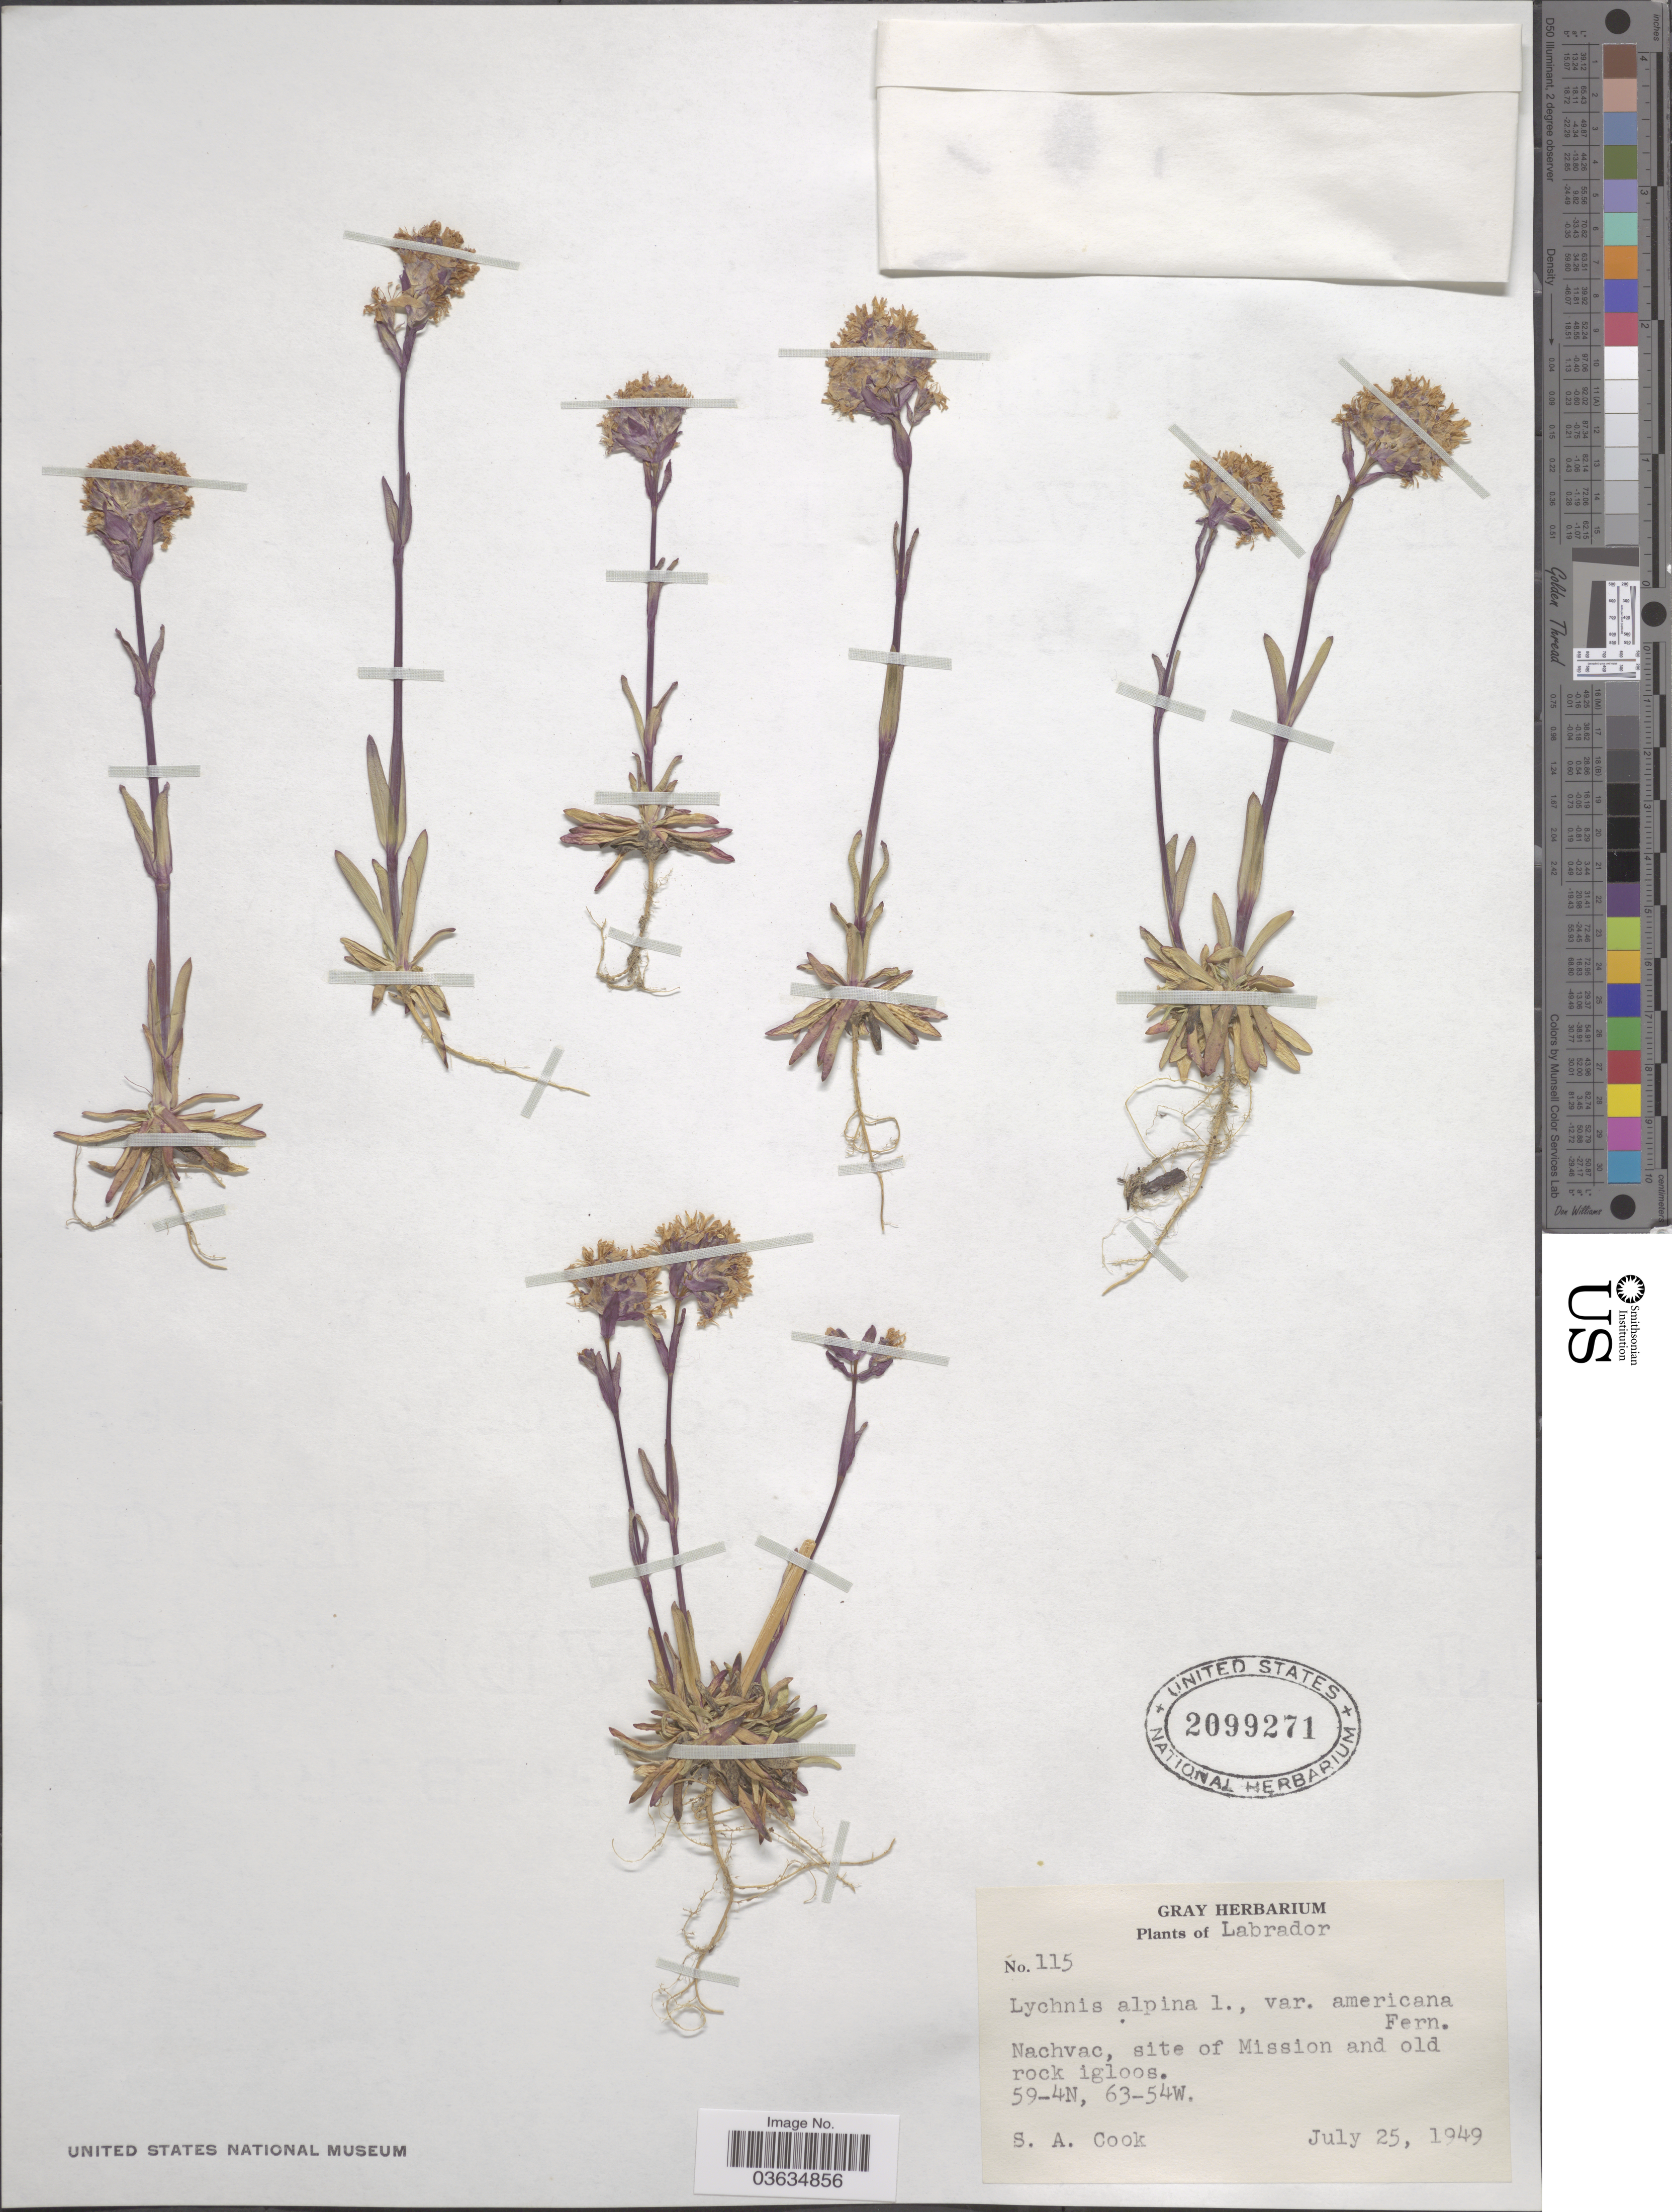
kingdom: Plantae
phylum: Tracheophyta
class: Magnoliopsida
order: Caryophyllales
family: Caryophyllaceae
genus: Viscaria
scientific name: Viscaria alpina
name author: (L.) G. Don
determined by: Strong, Mark T., (BOT), Smithsonian Institution - National Museum of Natural History (UNITED STATES)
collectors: S. A. Cook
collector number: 115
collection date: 1949-07-25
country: Canada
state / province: Newfoundland and Labrador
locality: Labrador. Nachvac, site of Mission and old rock igloos.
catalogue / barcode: US 2099271